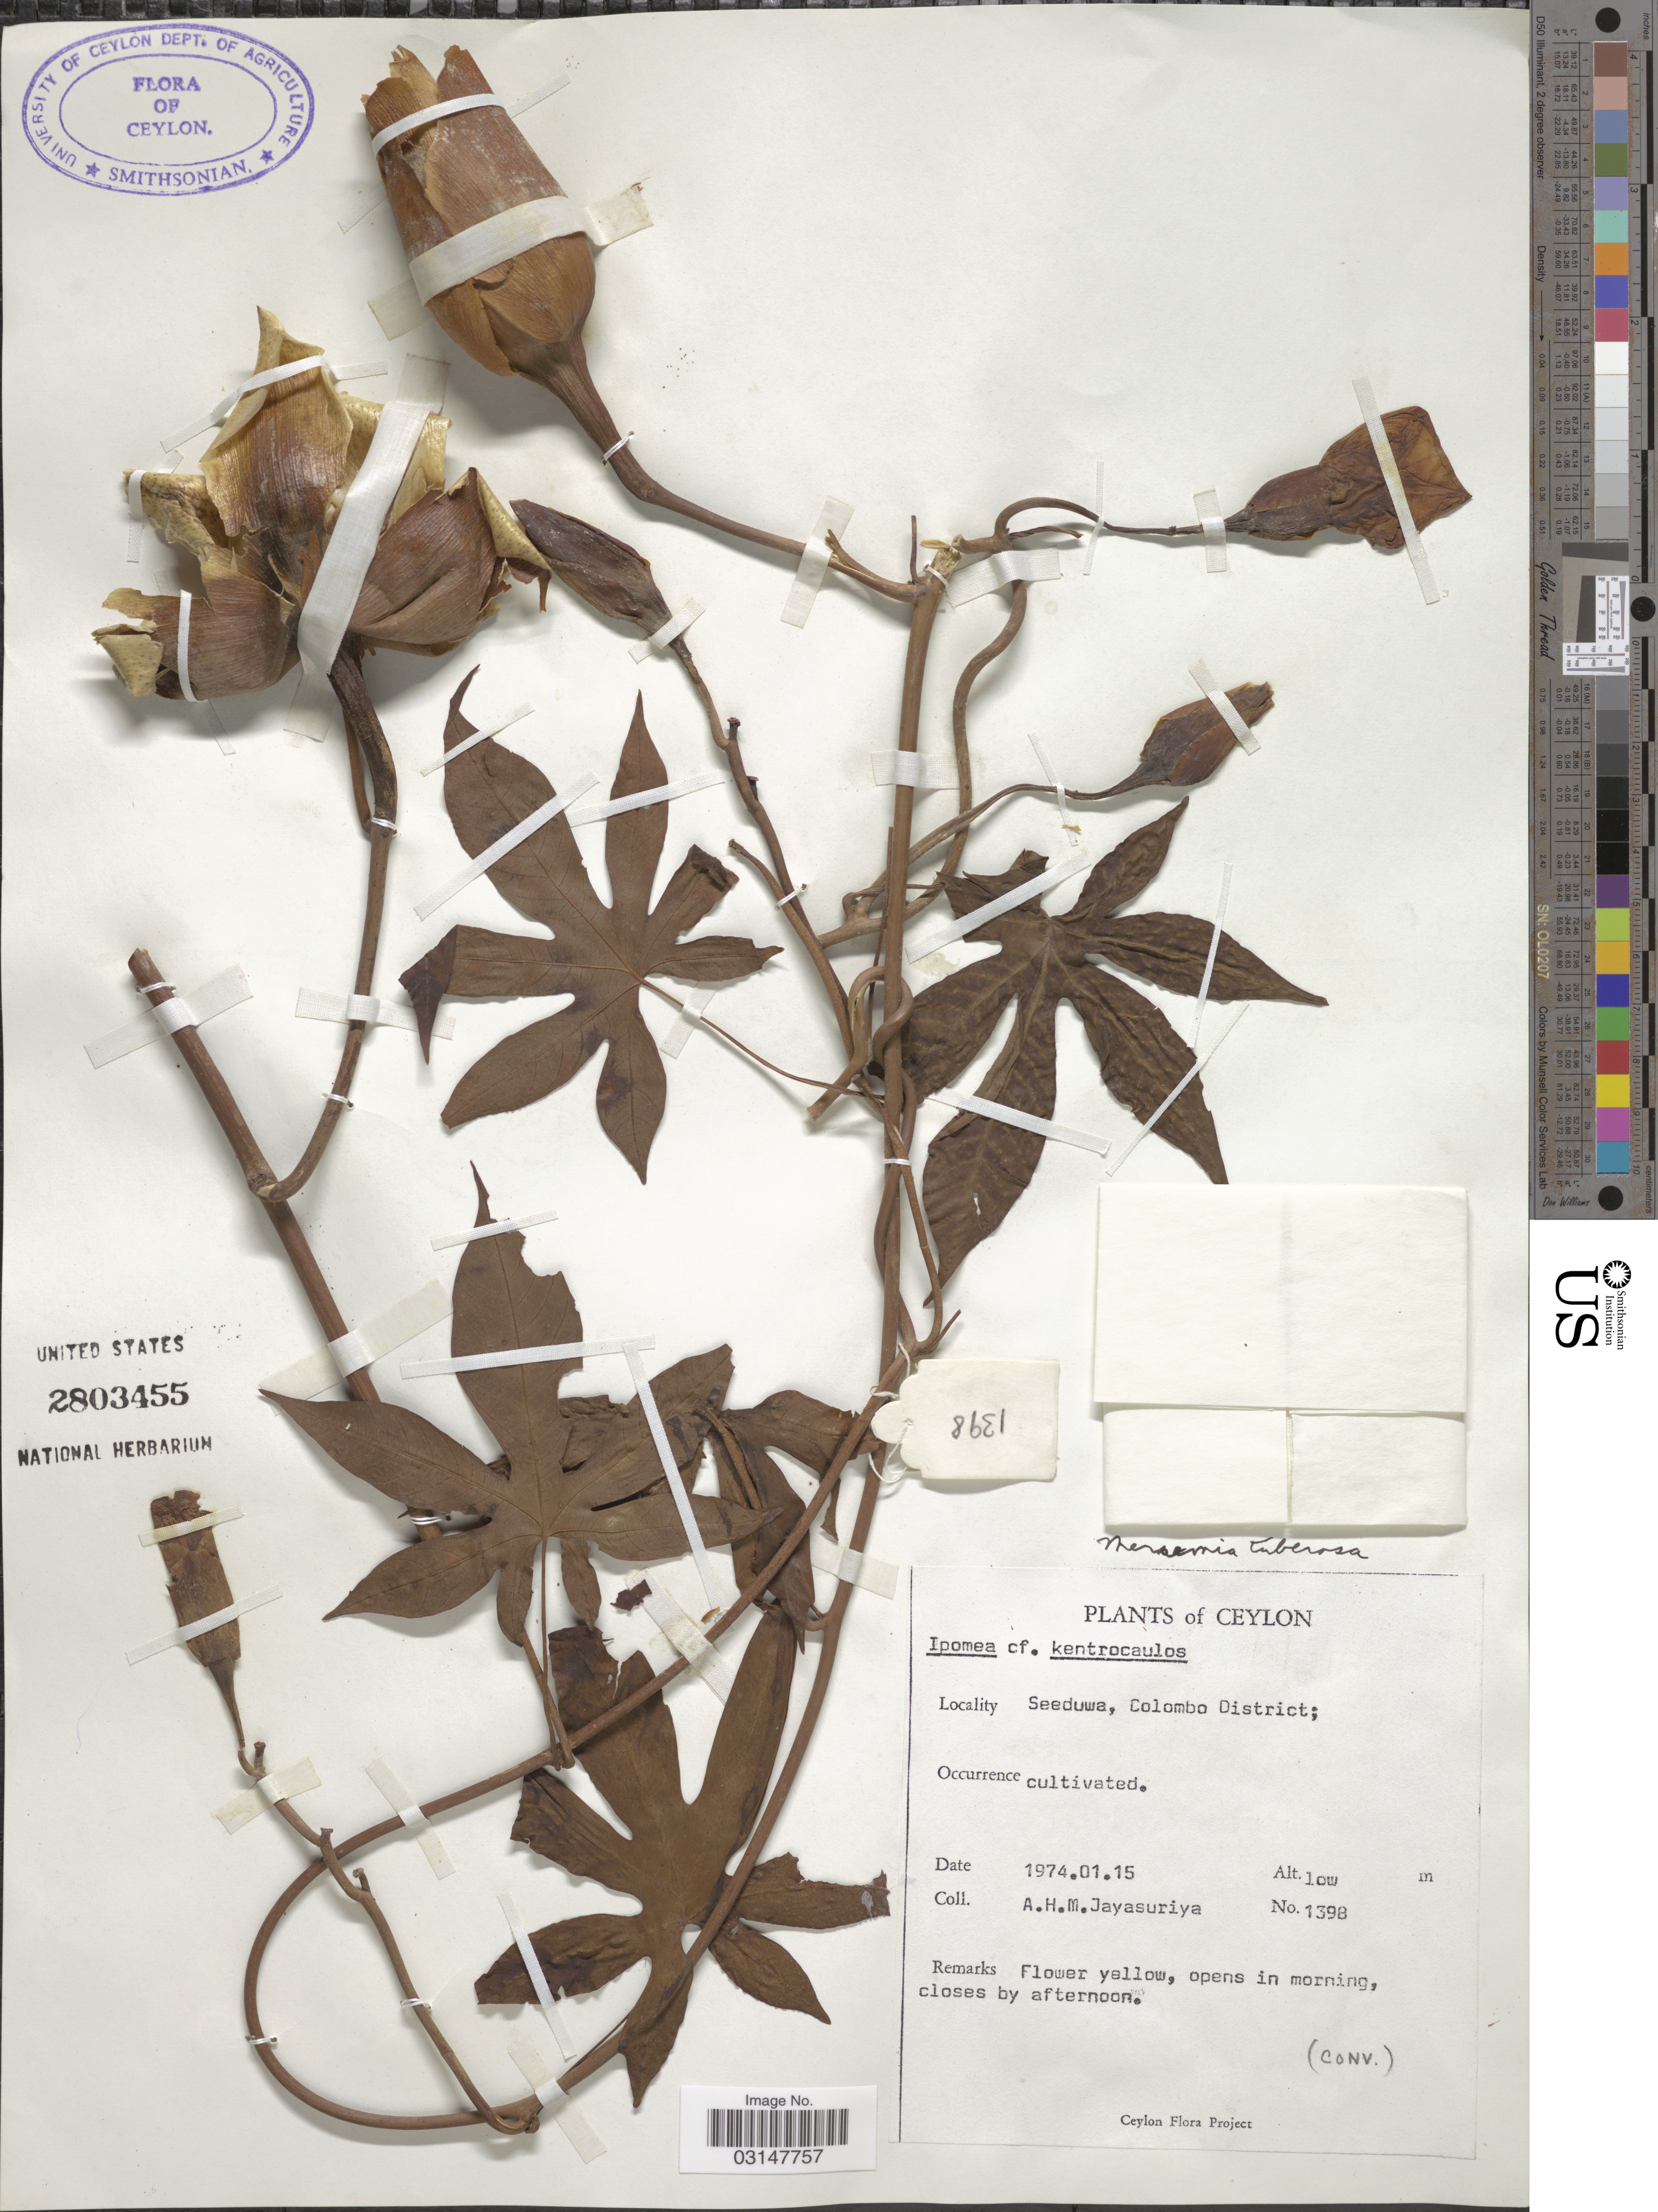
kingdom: Plantae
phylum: Tracheophyta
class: Magnoliopsida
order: Solanales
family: Convolvulaceae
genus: Distimake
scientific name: Distimake tuberosus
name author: (L.) A. R. Simões & Staples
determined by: Strong, Mark T., (BOT), Smithsonian Institution - National Museum of Natural History (UNITED STATES)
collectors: A. H. Jayasuriya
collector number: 1398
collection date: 1974-01-15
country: Sri Lanka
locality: Ceylon. Seeduwa, Colombo District.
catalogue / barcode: US 2803455